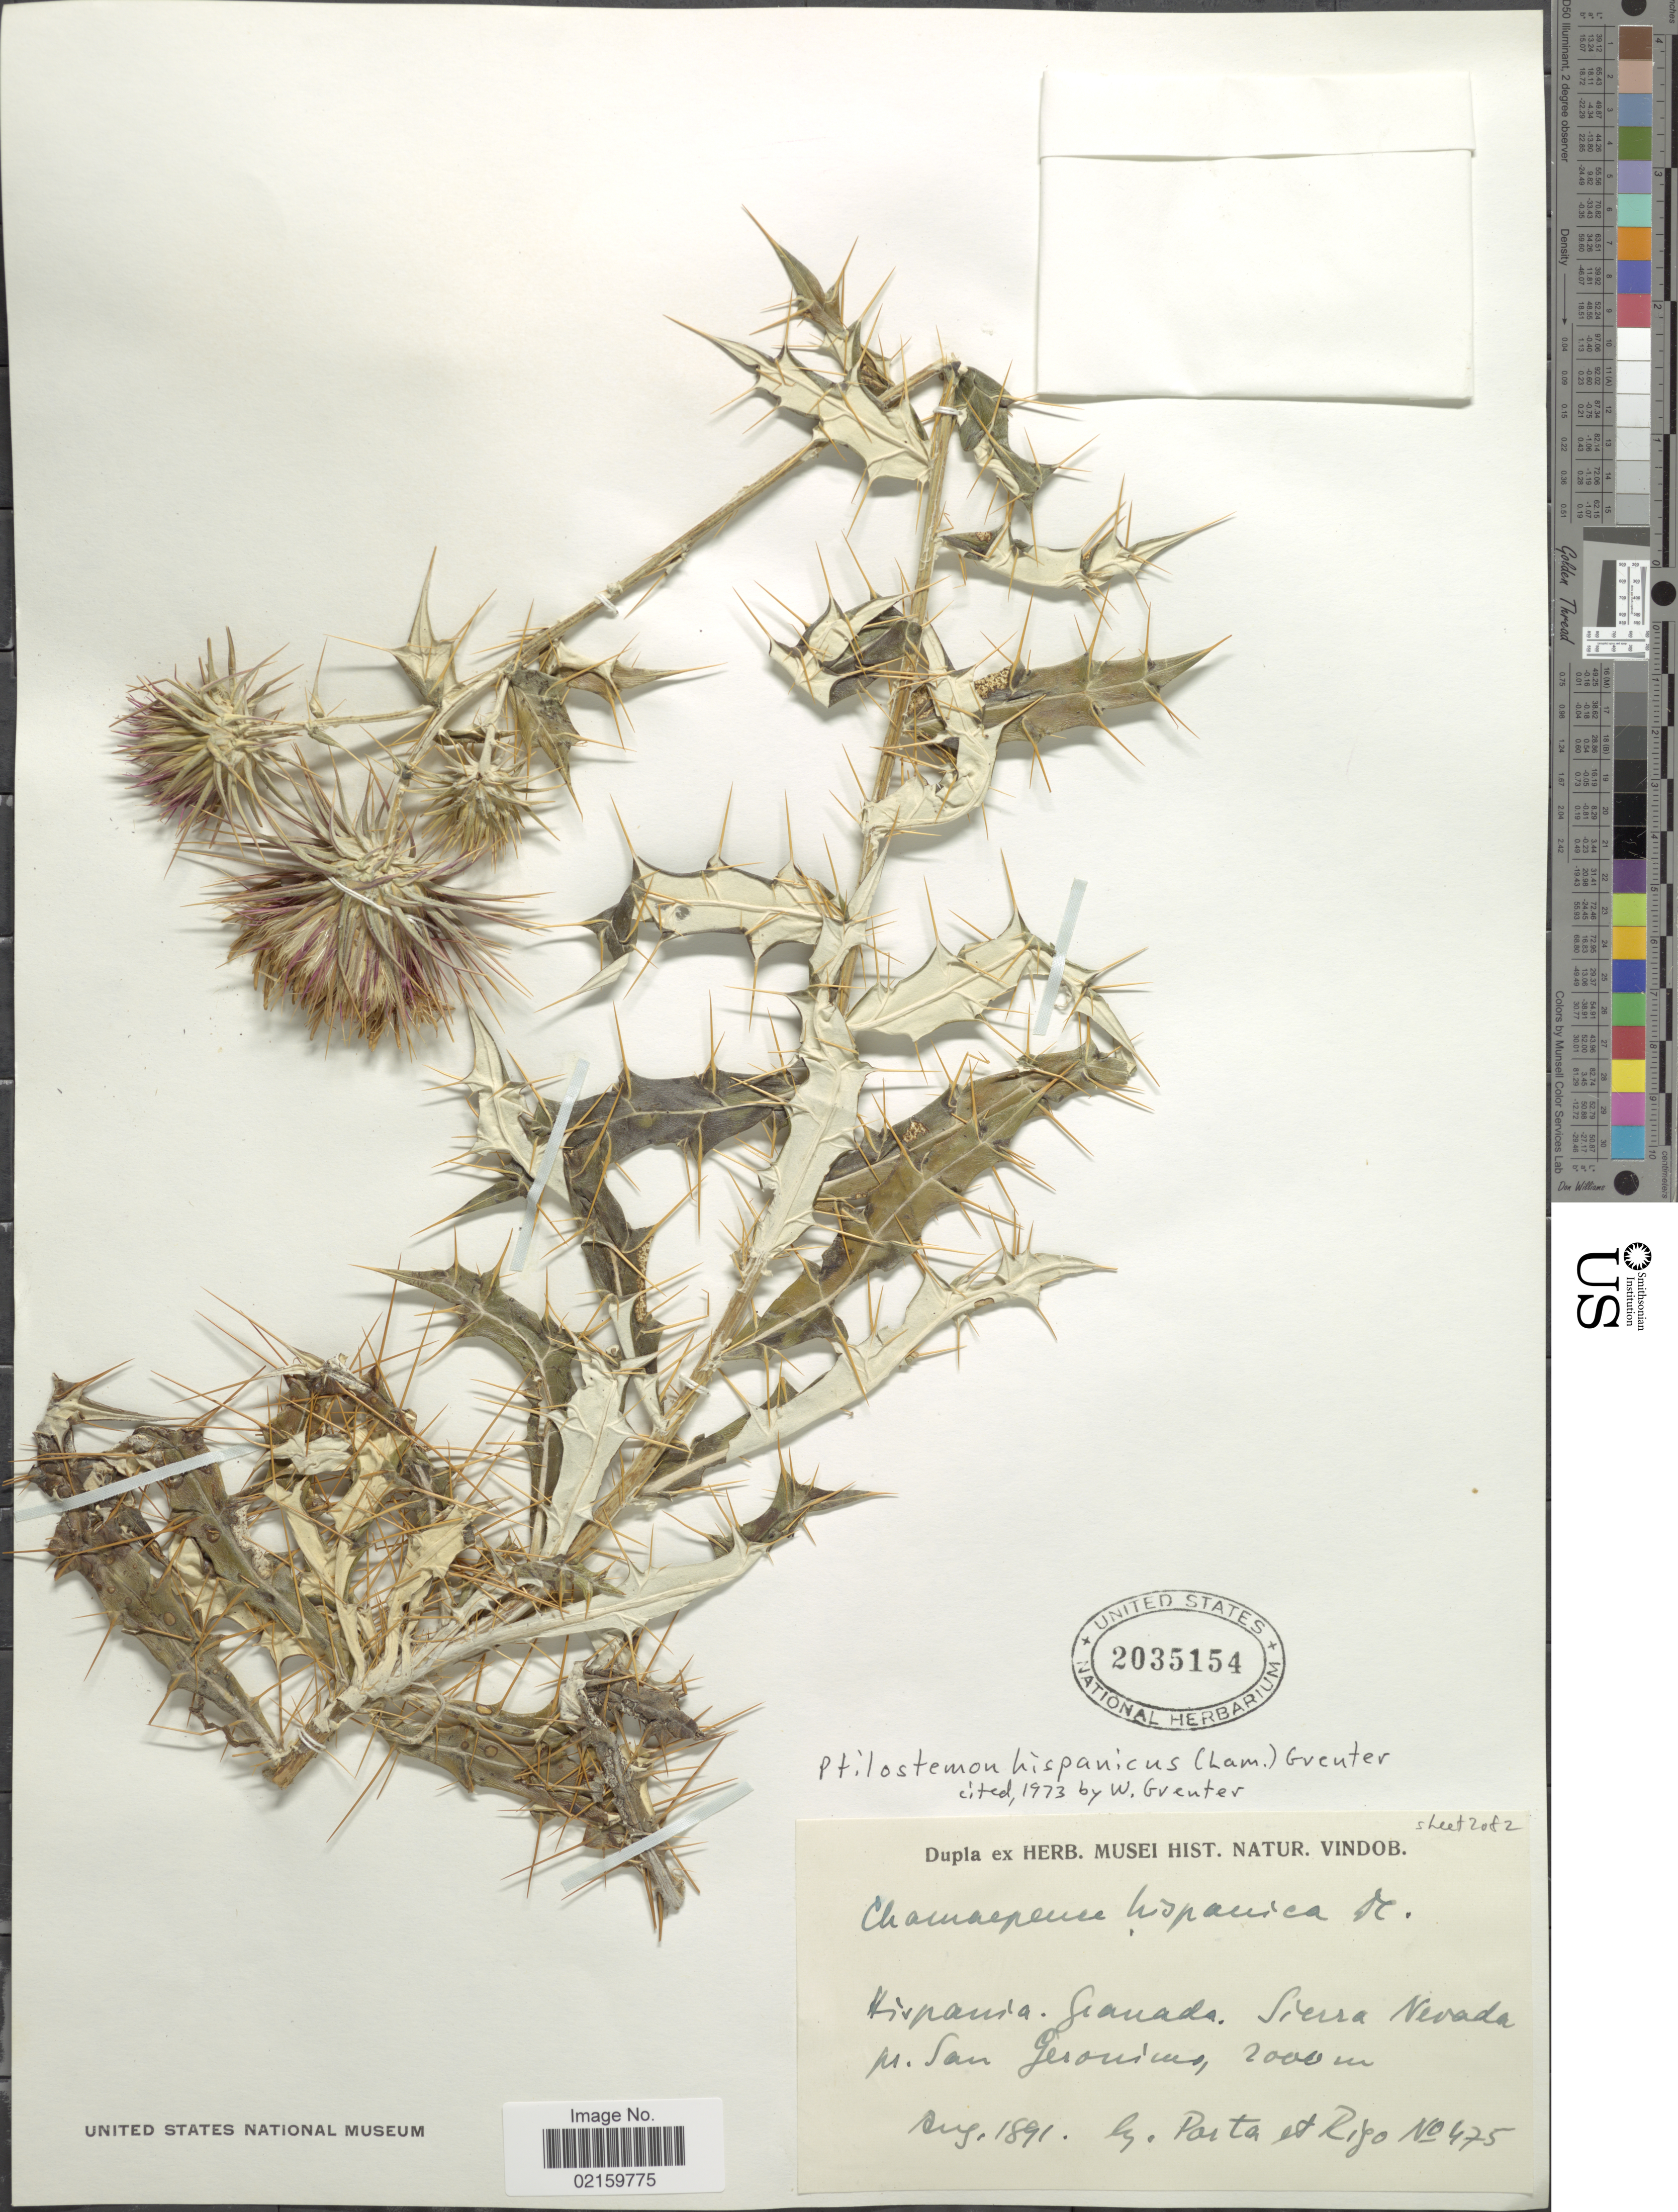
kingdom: Plantae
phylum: Tracheophyta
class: Magnoliopsida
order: Asterales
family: Asteraceae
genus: Ptilostemon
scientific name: Ptilostemon hispanicus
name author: (Lam.) Greuter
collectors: -- Porta & -- Rigo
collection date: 1891-08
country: Nicaragua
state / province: Granada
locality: Granada. Sierra Nevada m. San Geronimo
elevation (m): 2000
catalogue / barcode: US 2035154